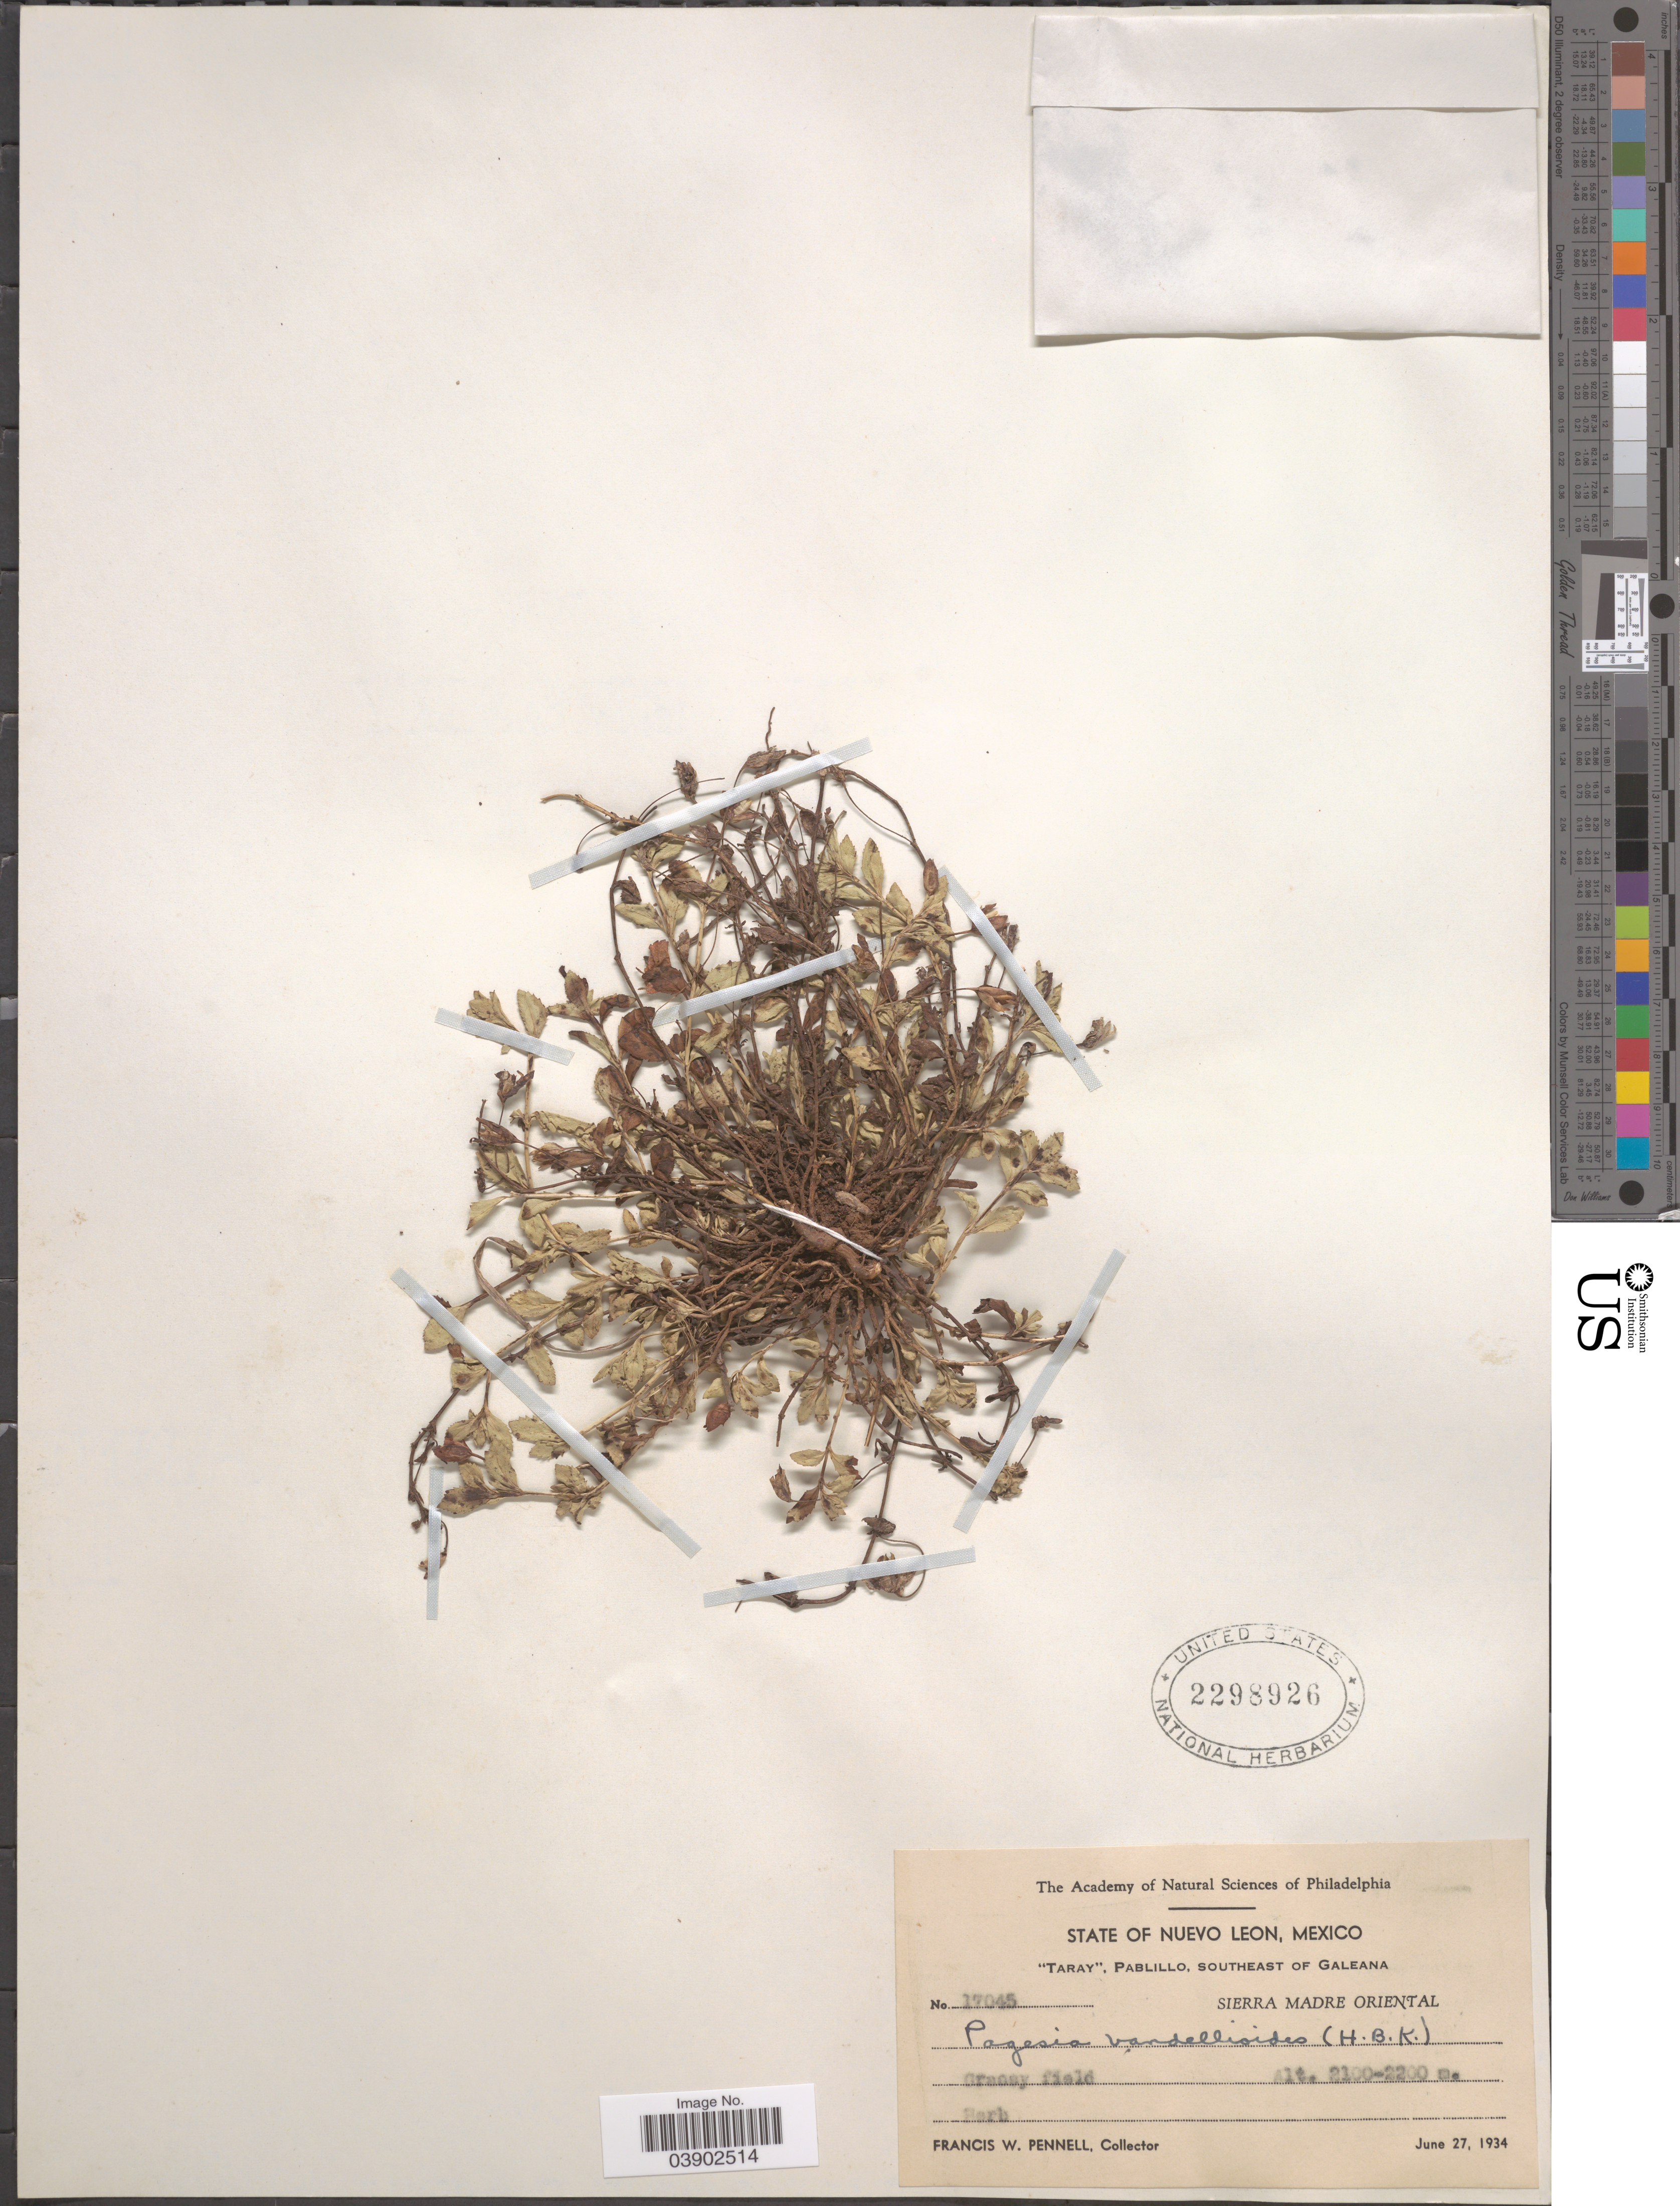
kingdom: Plantae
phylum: Tracheophyta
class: Magnoliopsida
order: Lamiales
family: Plantaginaceae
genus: Mecardonia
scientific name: Mecardonia procumbens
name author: (Mill.) Small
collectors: F. W. Pennell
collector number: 17045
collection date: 1934-06-27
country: Mexico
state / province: Nuevo León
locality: Taray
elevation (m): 2100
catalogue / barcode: US 2298926